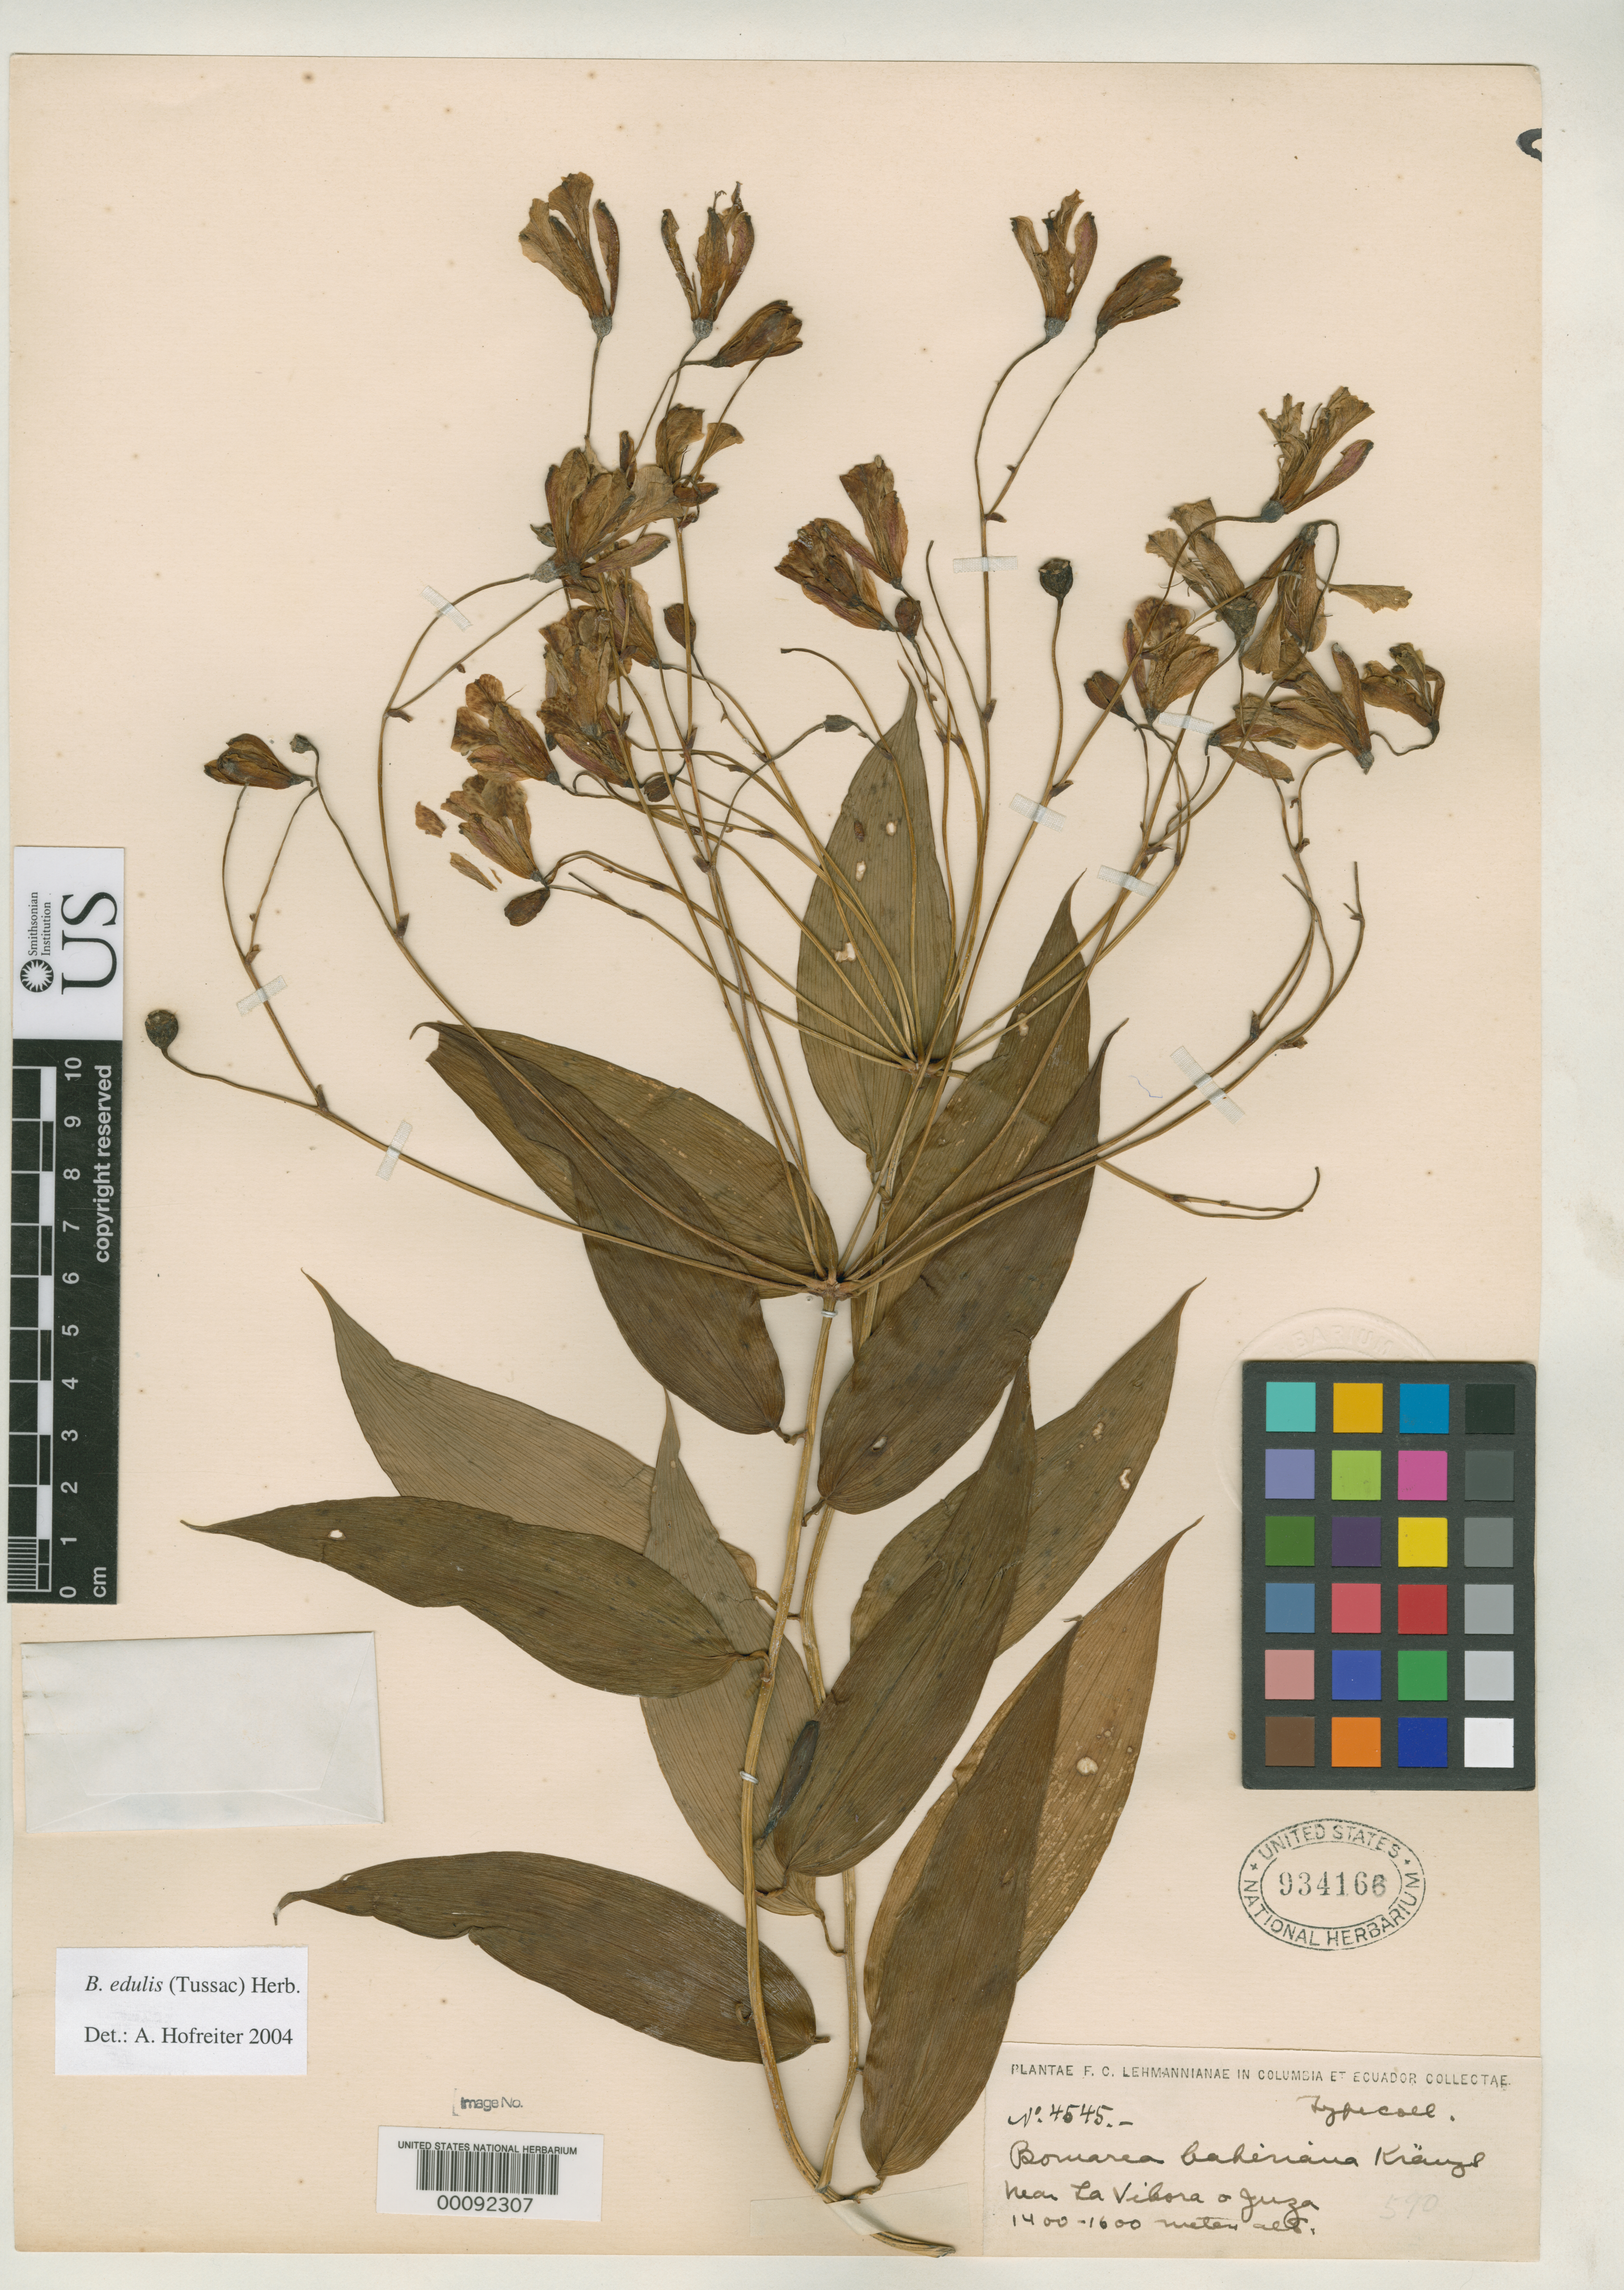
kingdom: Plantae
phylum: Tracheophyta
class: Liliopsida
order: Liliales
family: Alstroemeriaceae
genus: Bomarea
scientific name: Bomarea bakeriana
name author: Kraenzl.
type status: Isotype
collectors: F. C. Lehmann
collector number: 4545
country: Colombia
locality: La Vibora and Juza.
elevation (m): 1400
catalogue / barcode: US 934166